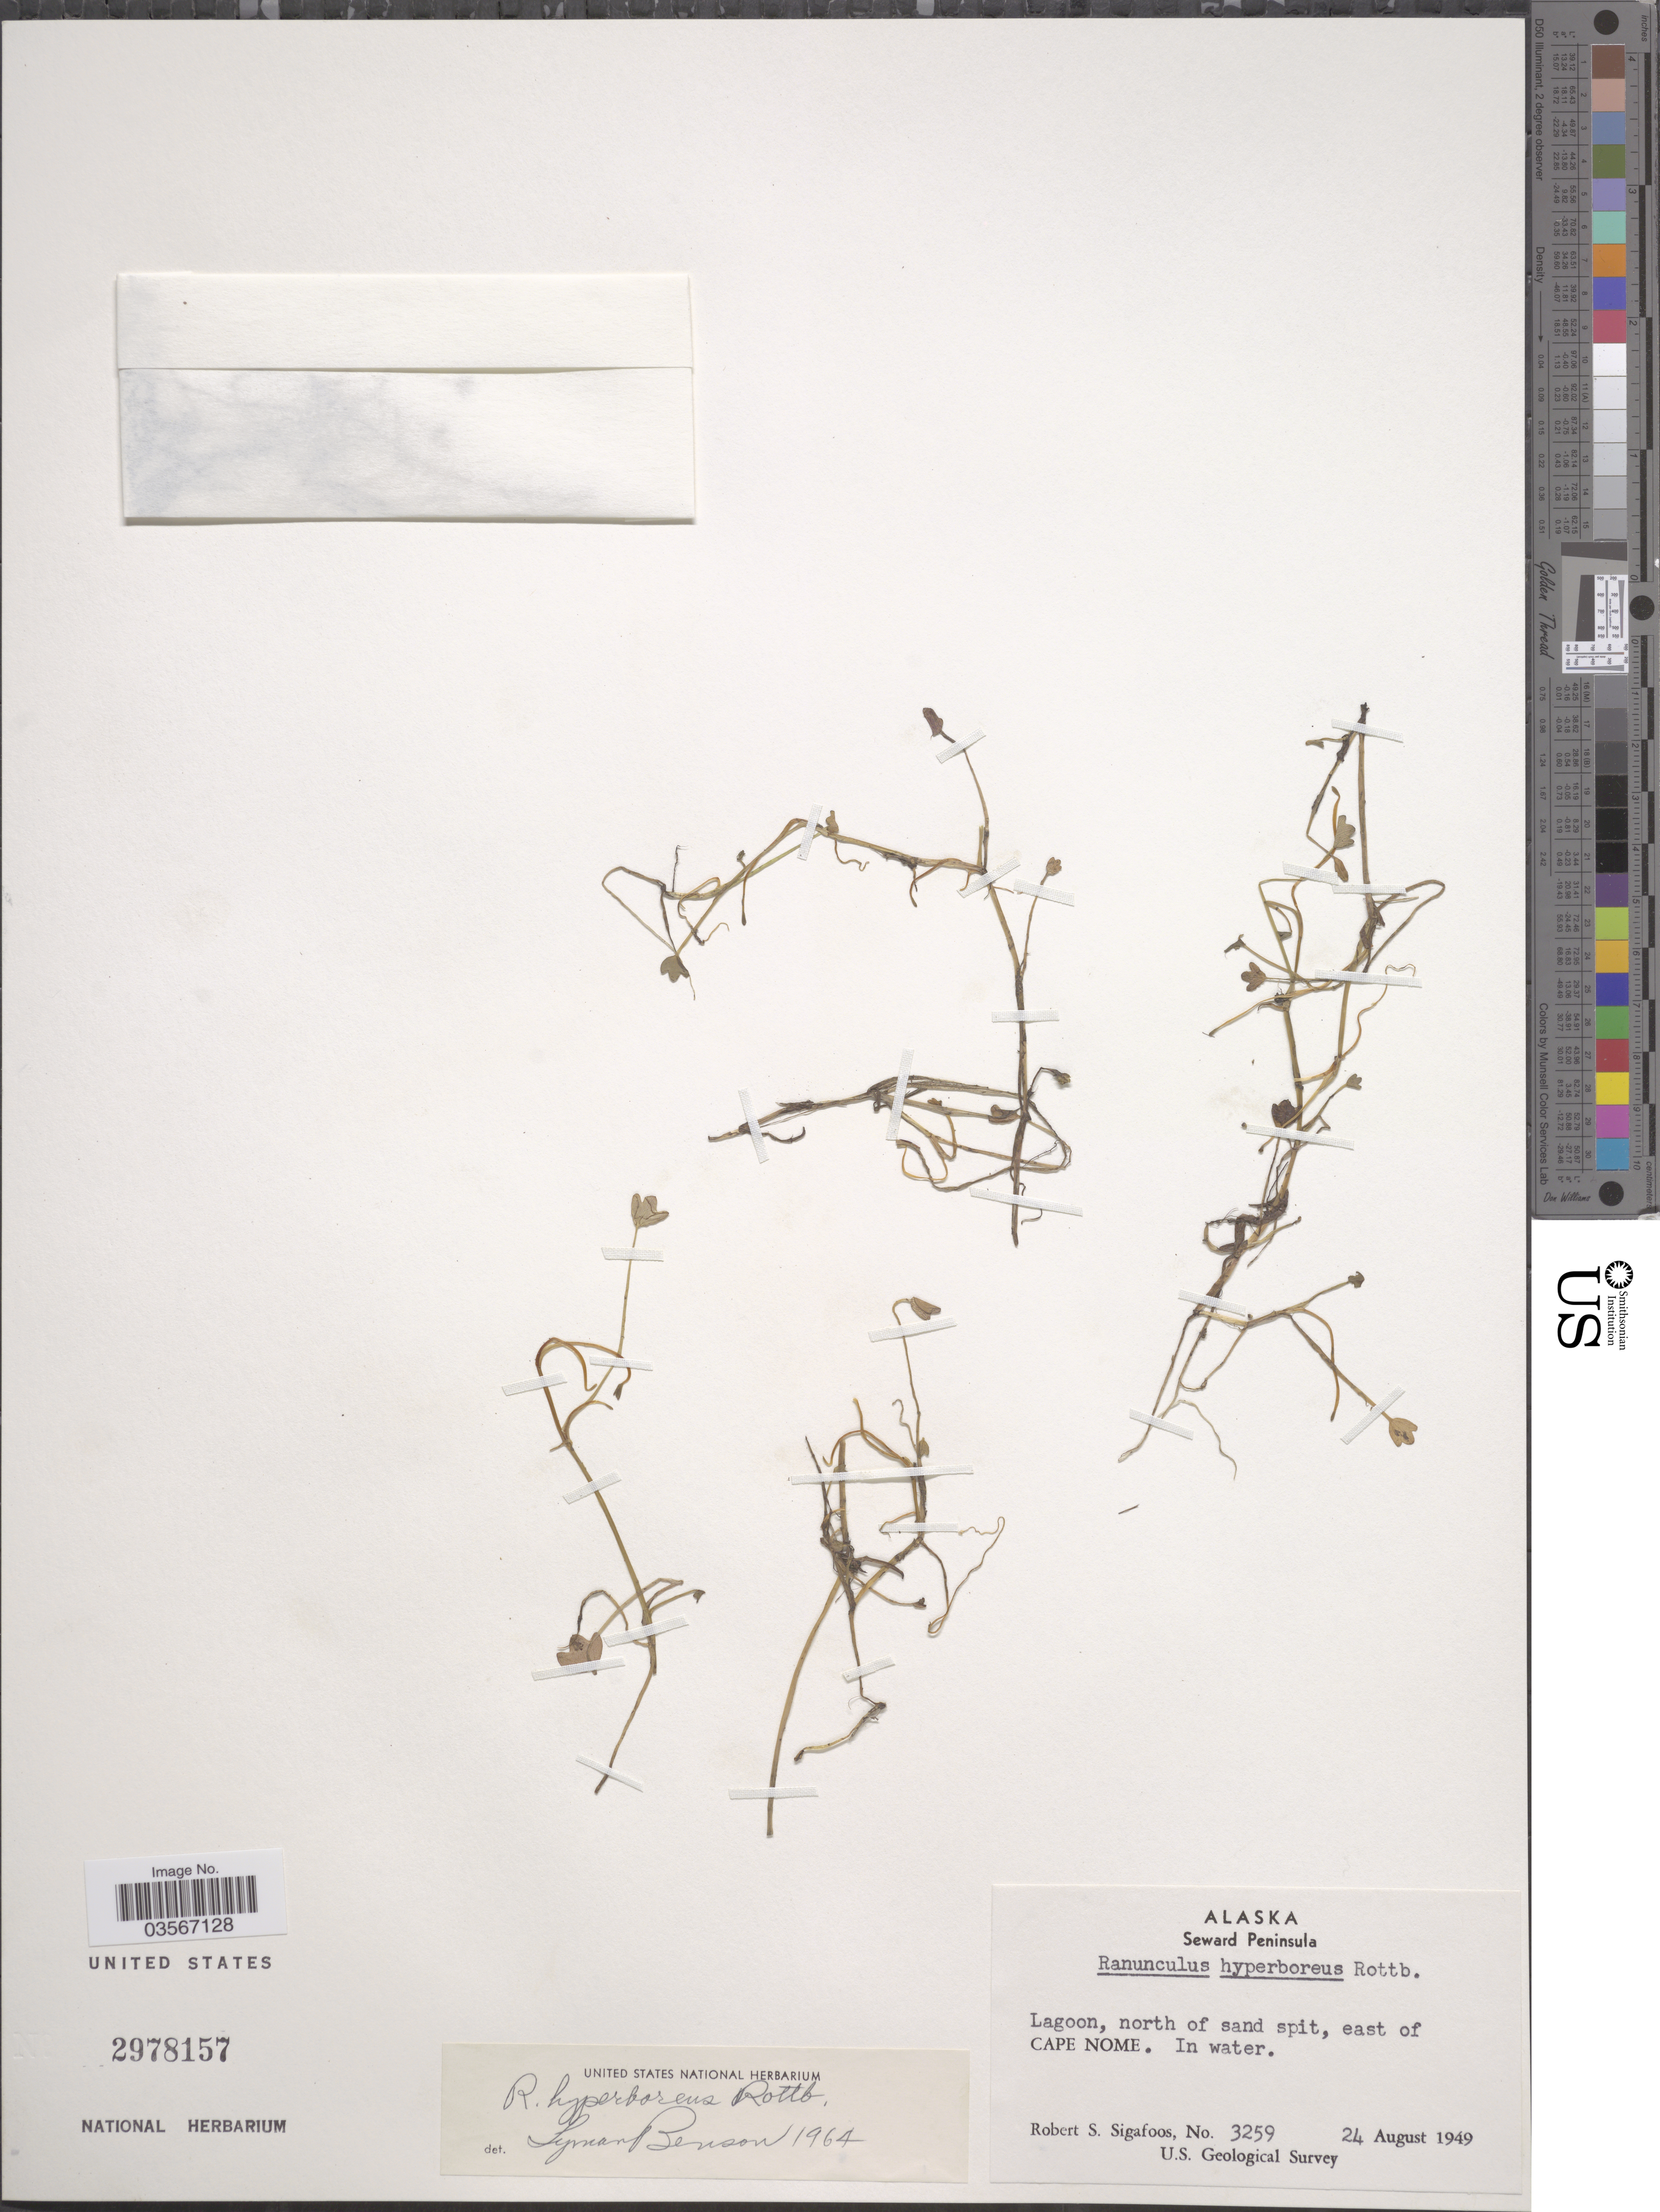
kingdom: Plantae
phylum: Tracheophyta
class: Magnoliopsida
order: Ranunculales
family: Ranunculaceae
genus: Ranunculus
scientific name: Ranunculus hyperboreus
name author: Rottb.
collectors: R. Sigafoos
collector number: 3259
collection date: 1949-08-24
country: United States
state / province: Alaska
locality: Seward Peninsula. Lagoon, north of sand pit, east of Cape Nome.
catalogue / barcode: US 2978157